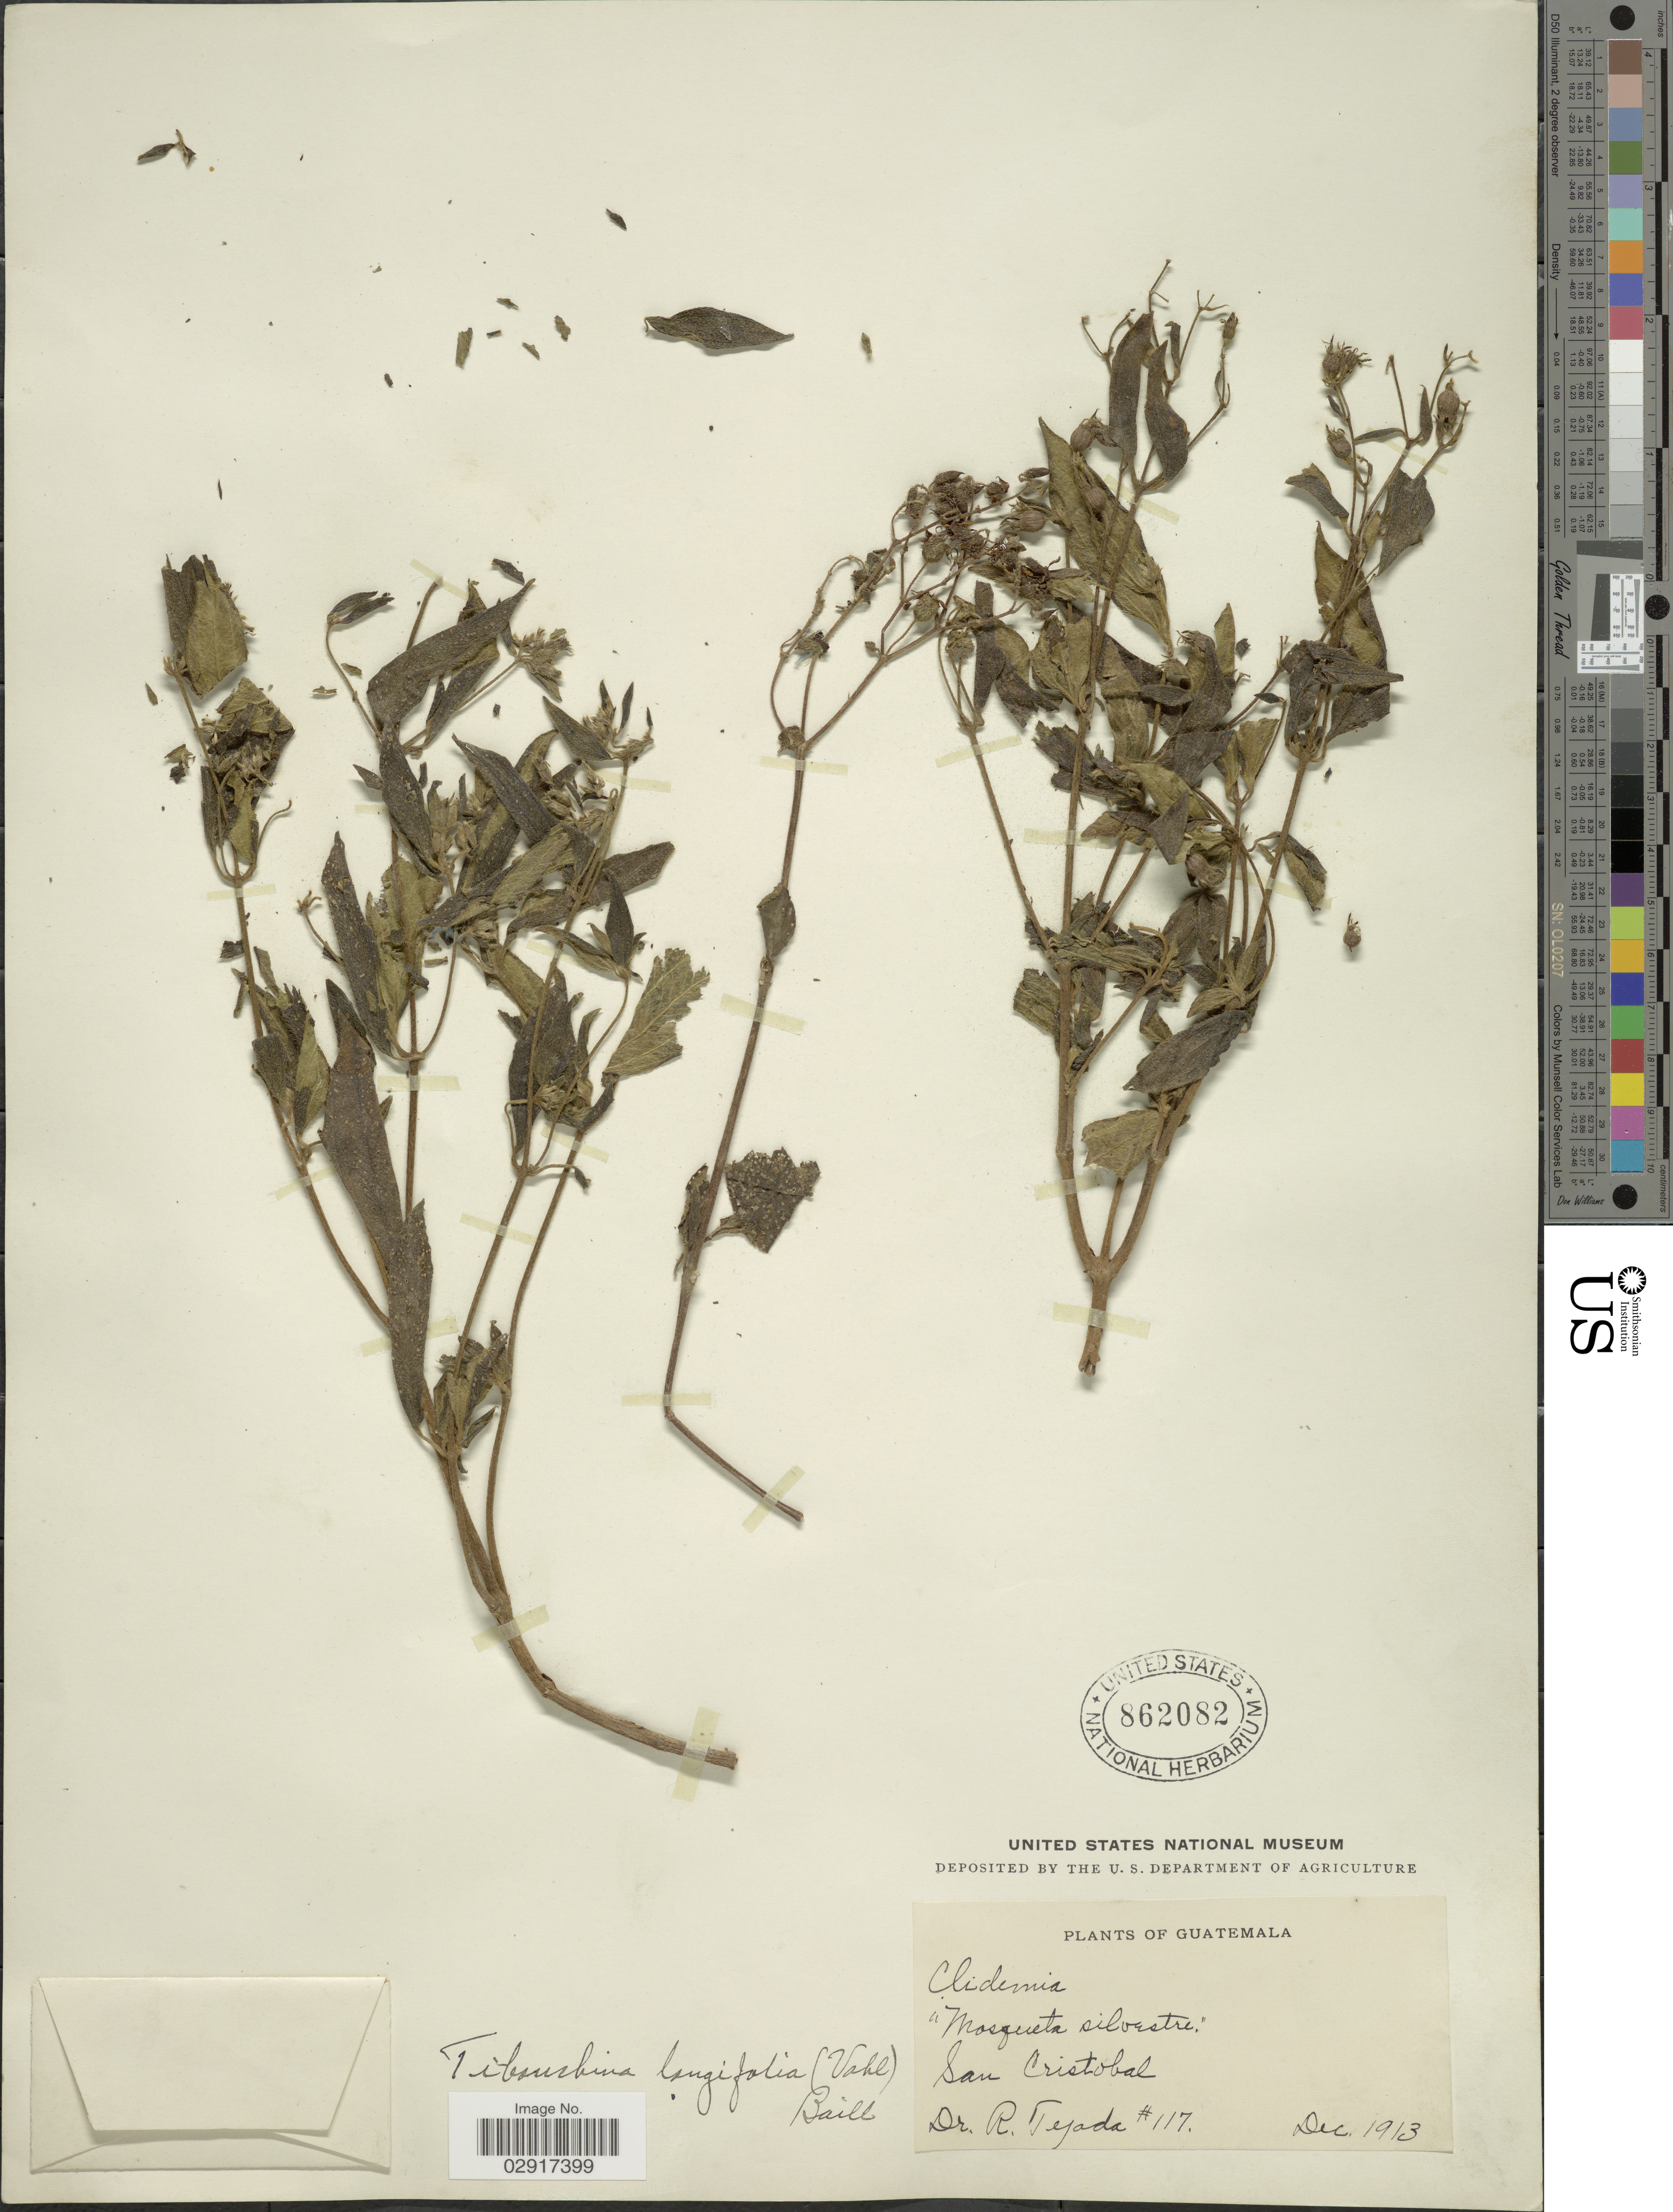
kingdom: Plantae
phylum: Tracheophyta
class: Magnoliopsida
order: Myrtales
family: Melastomataceae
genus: Chaetogastra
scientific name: Chaetogastra longifolia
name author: (Vahl) DC.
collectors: R. Tejada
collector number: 117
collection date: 1913-12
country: Guatemala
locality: San Cristobal.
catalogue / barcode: US 862082